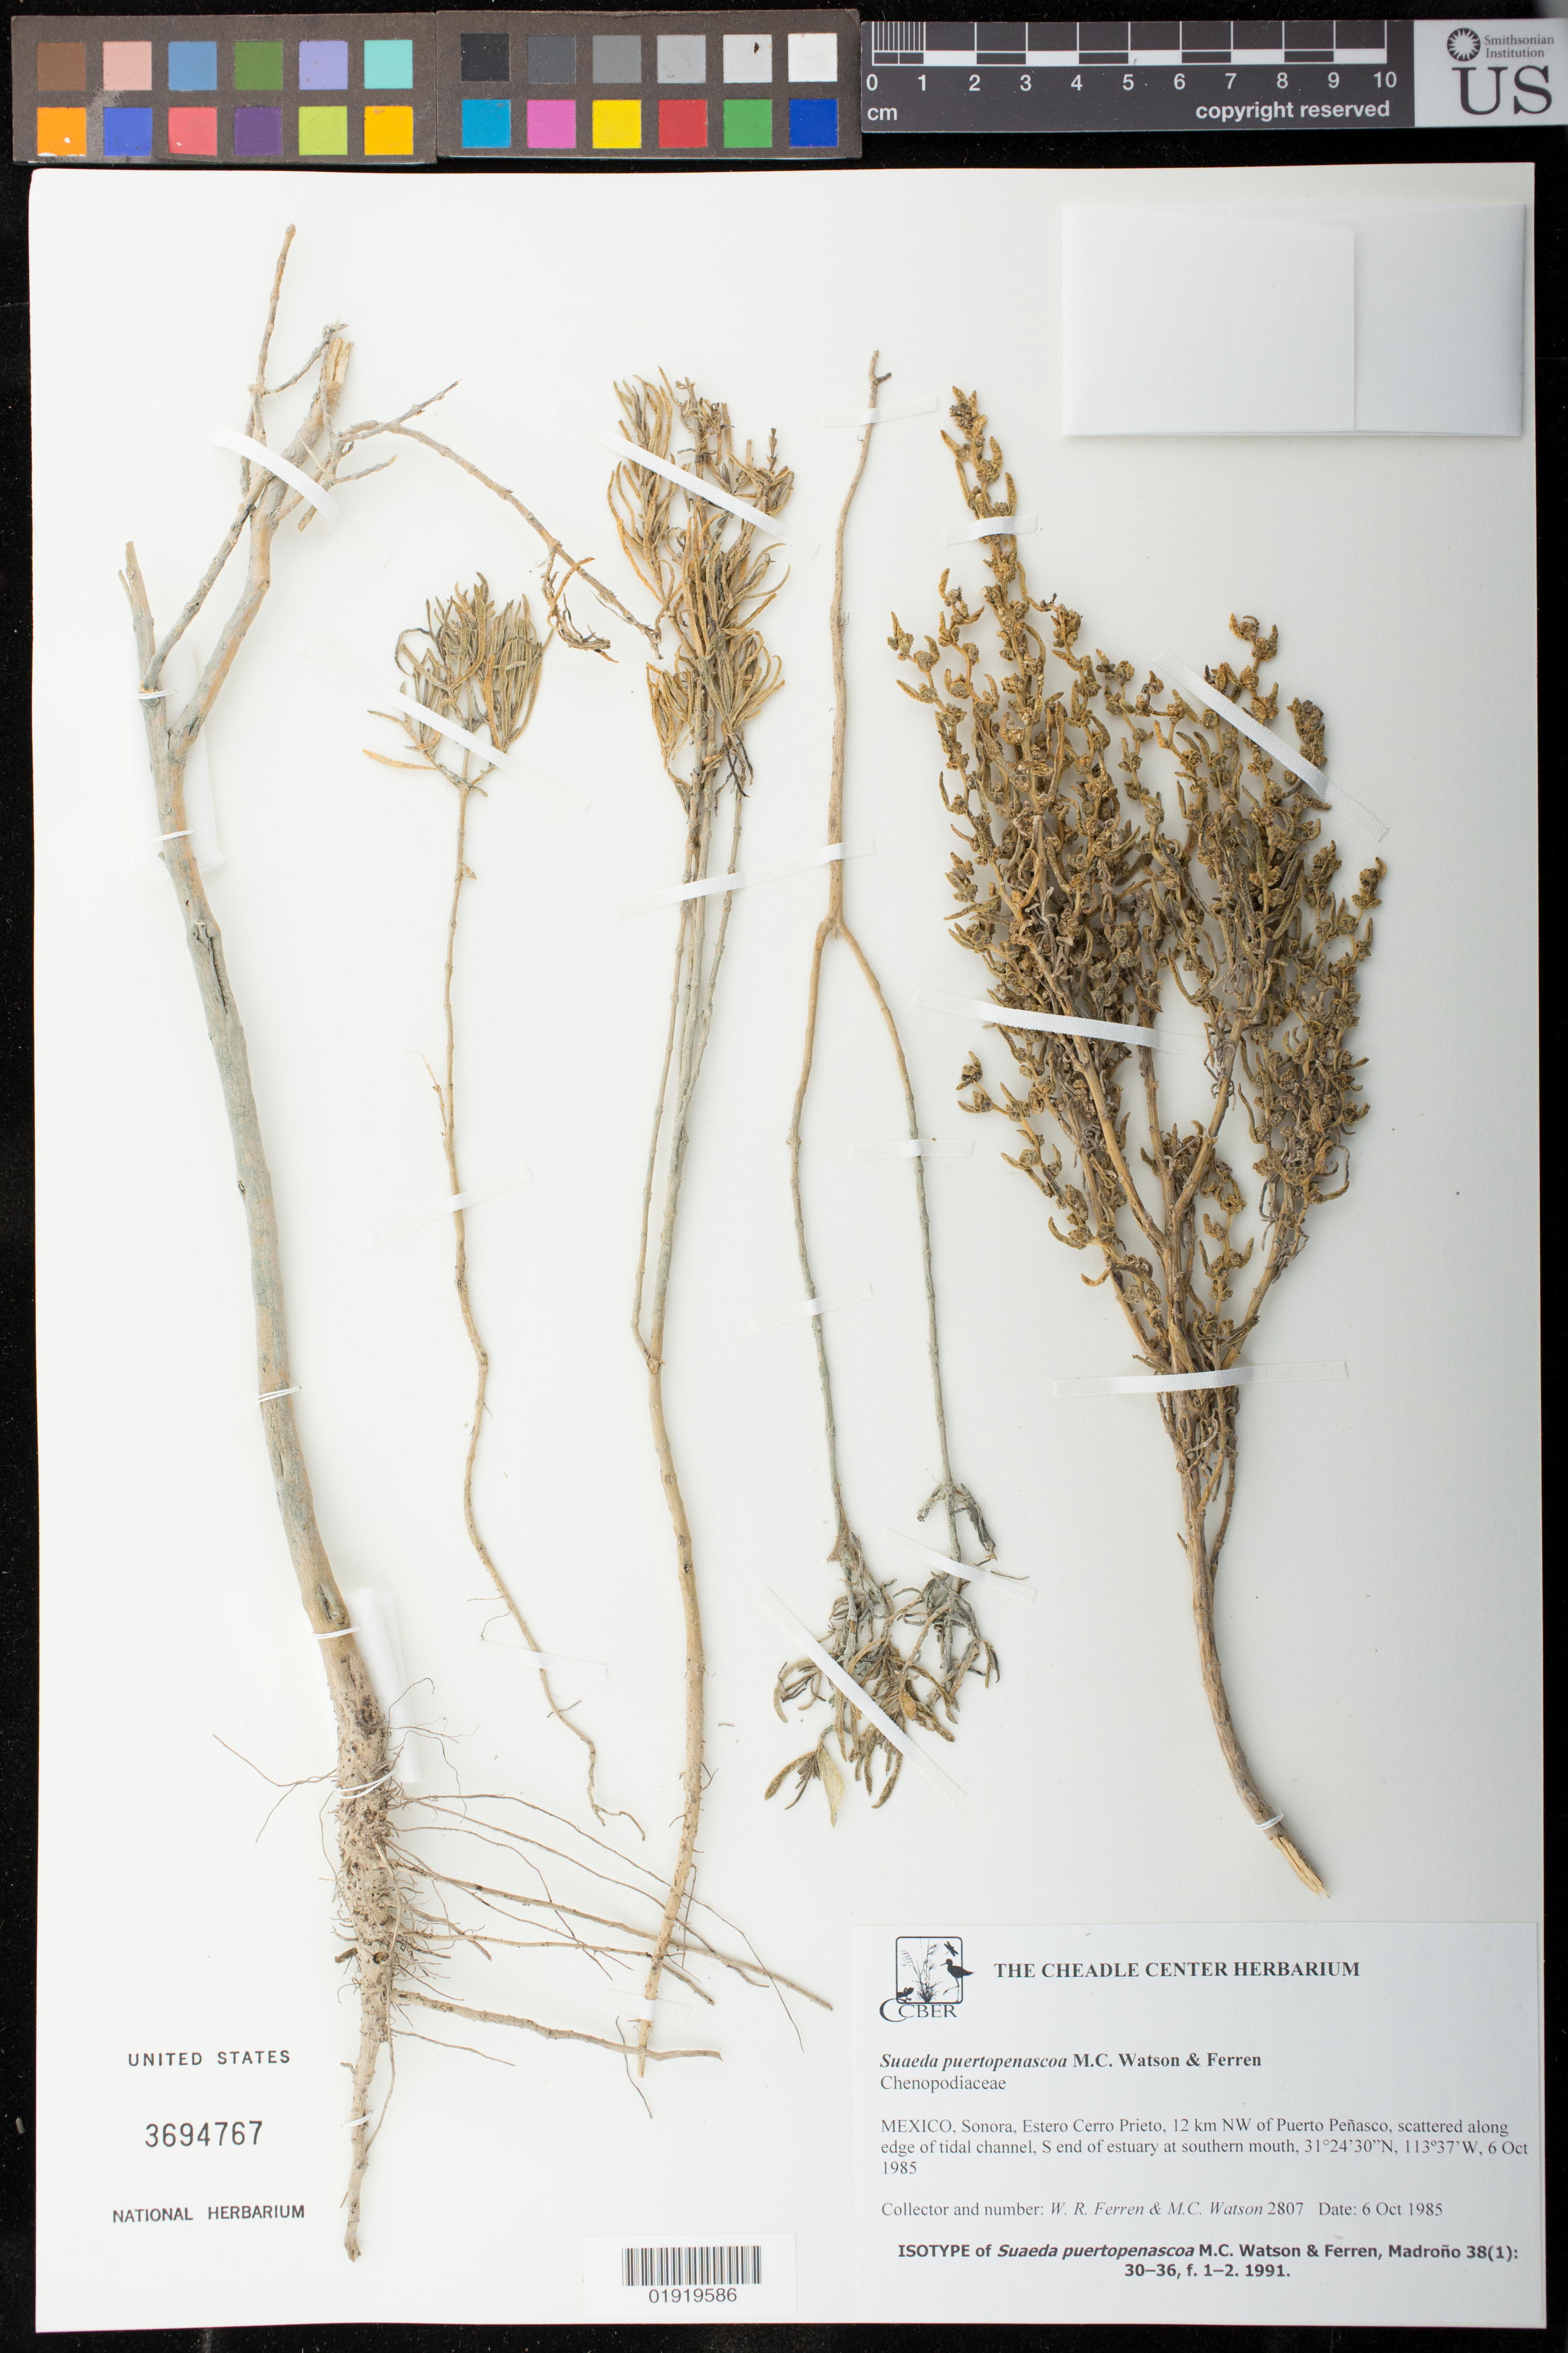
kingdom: Plantae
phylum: Tracheophyta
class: Magnoliopsida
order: Caryophyllales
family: Amaranthaceae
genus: Suaeda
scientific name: Suaeda puertopenascoa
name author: M.C. Watson & Ferren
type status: Isotype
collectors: W. R. Ferren & M. C. Watson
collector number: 2807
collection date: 1985-10-06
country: Mexico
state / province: Sonora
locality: Sonora, Estero Cerro Prieto, 12 km NW of Puerto Peñasco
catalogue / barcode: US 3694767